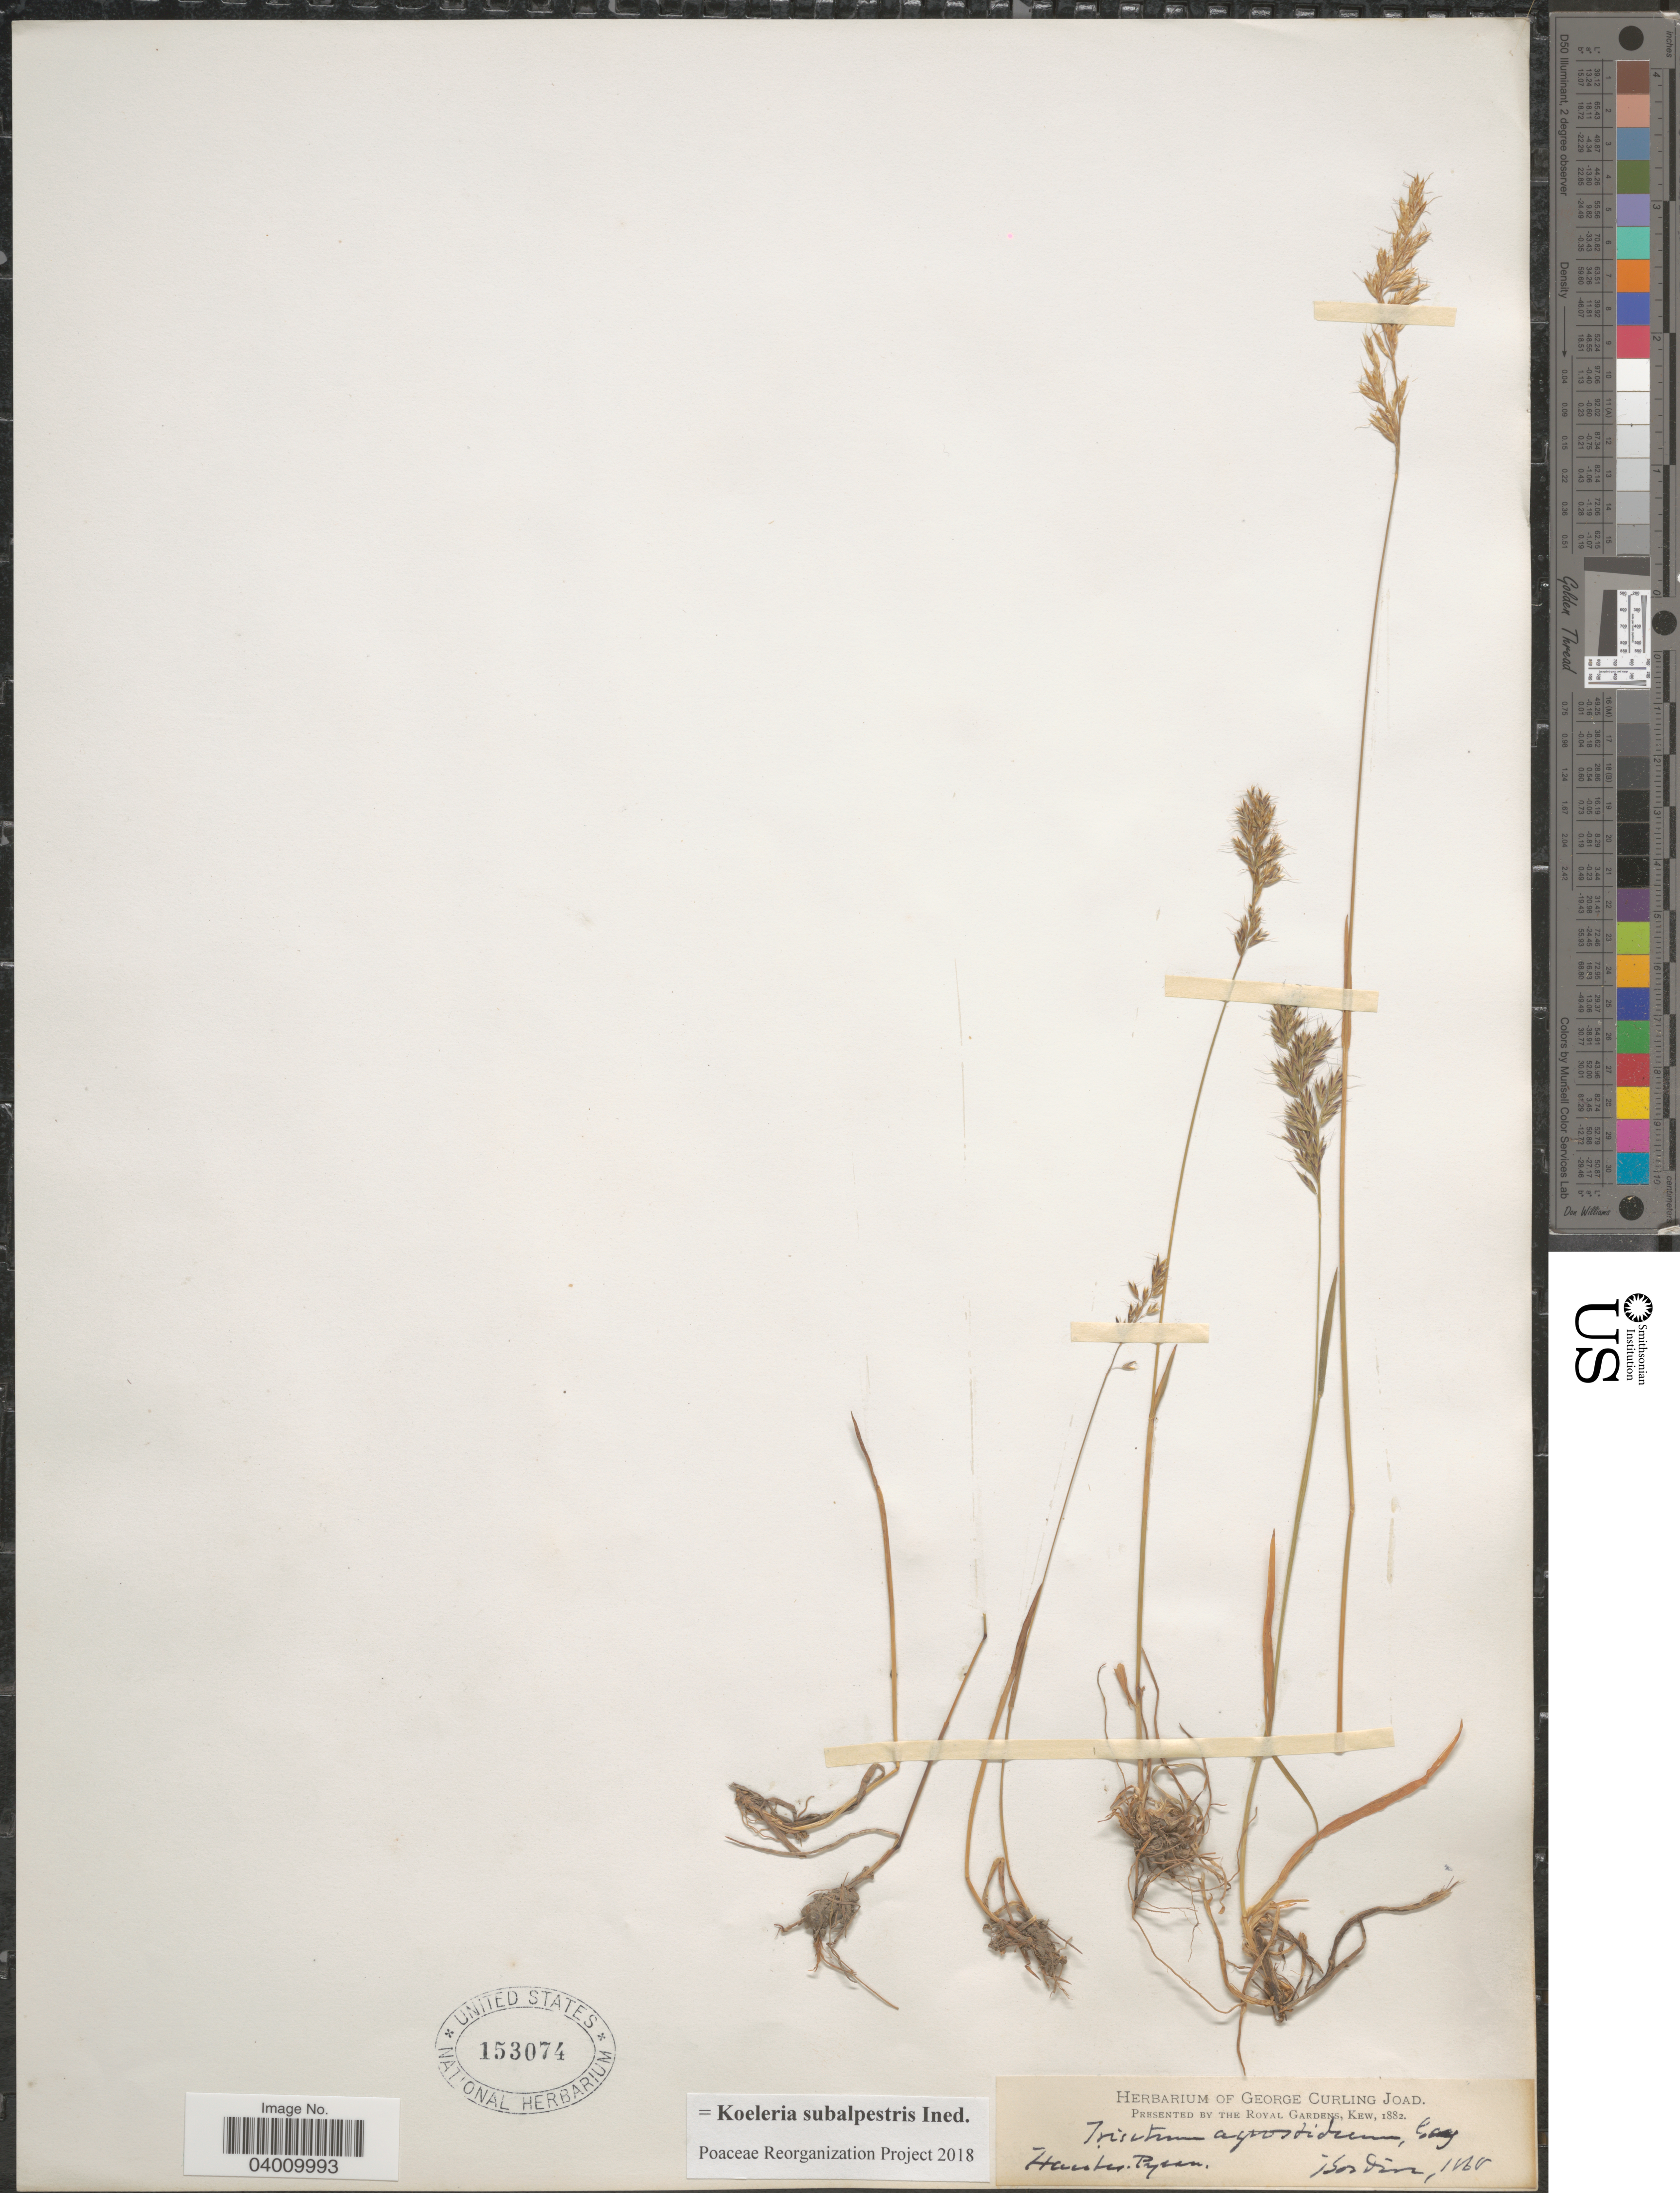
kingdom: Plantae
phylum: Tracheophyta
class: Liliopsida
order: Poales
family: Poaceae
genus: Koeleria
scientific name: Koeleria subalpestris ined.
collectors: Isordin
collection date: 1868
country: France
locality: Hautes Pyren.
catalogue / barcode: US 153074